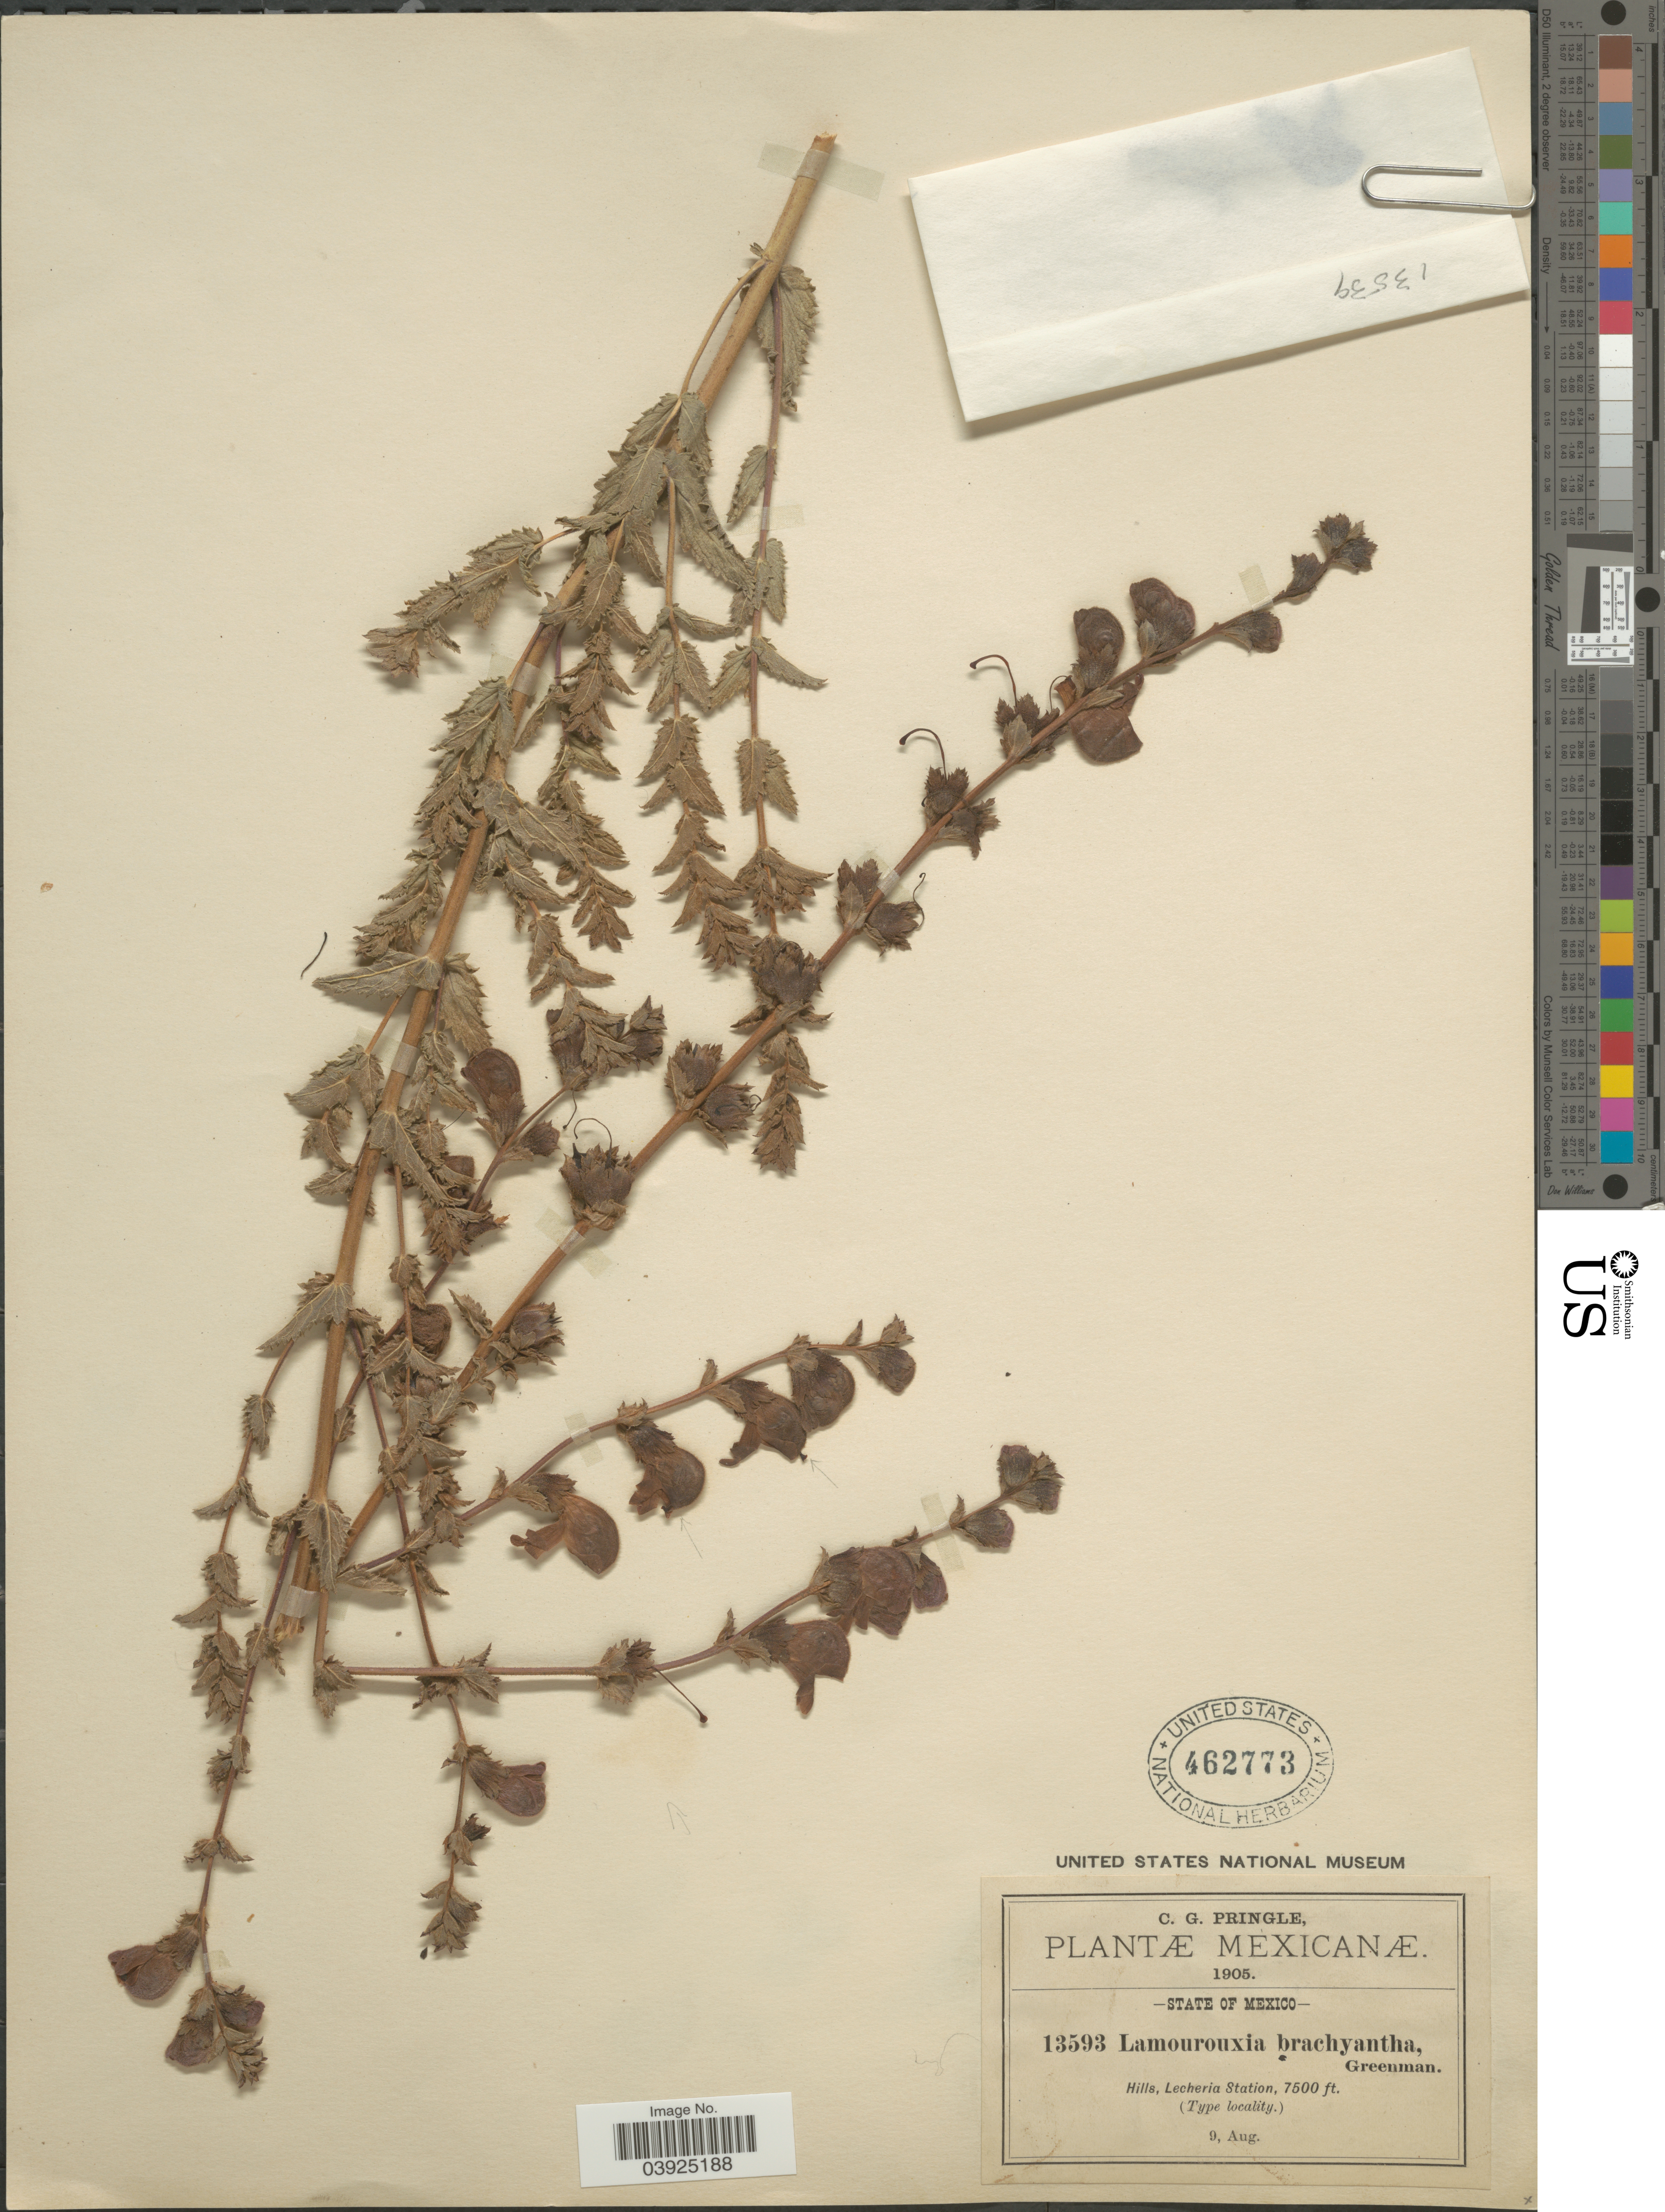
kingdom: Plantae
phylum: Tracheophyta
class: Magnoliopsida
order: Lamiales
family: Orobanchaceae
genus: Lamourouxia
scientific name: Lamourouxia brachyantha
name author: Greenm.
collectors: C. G. Pringle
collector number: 13593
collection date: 1905-08-09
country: Mexico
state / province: México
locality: Hills, Lecheria Station.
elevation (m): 2286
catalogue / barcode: US 462773